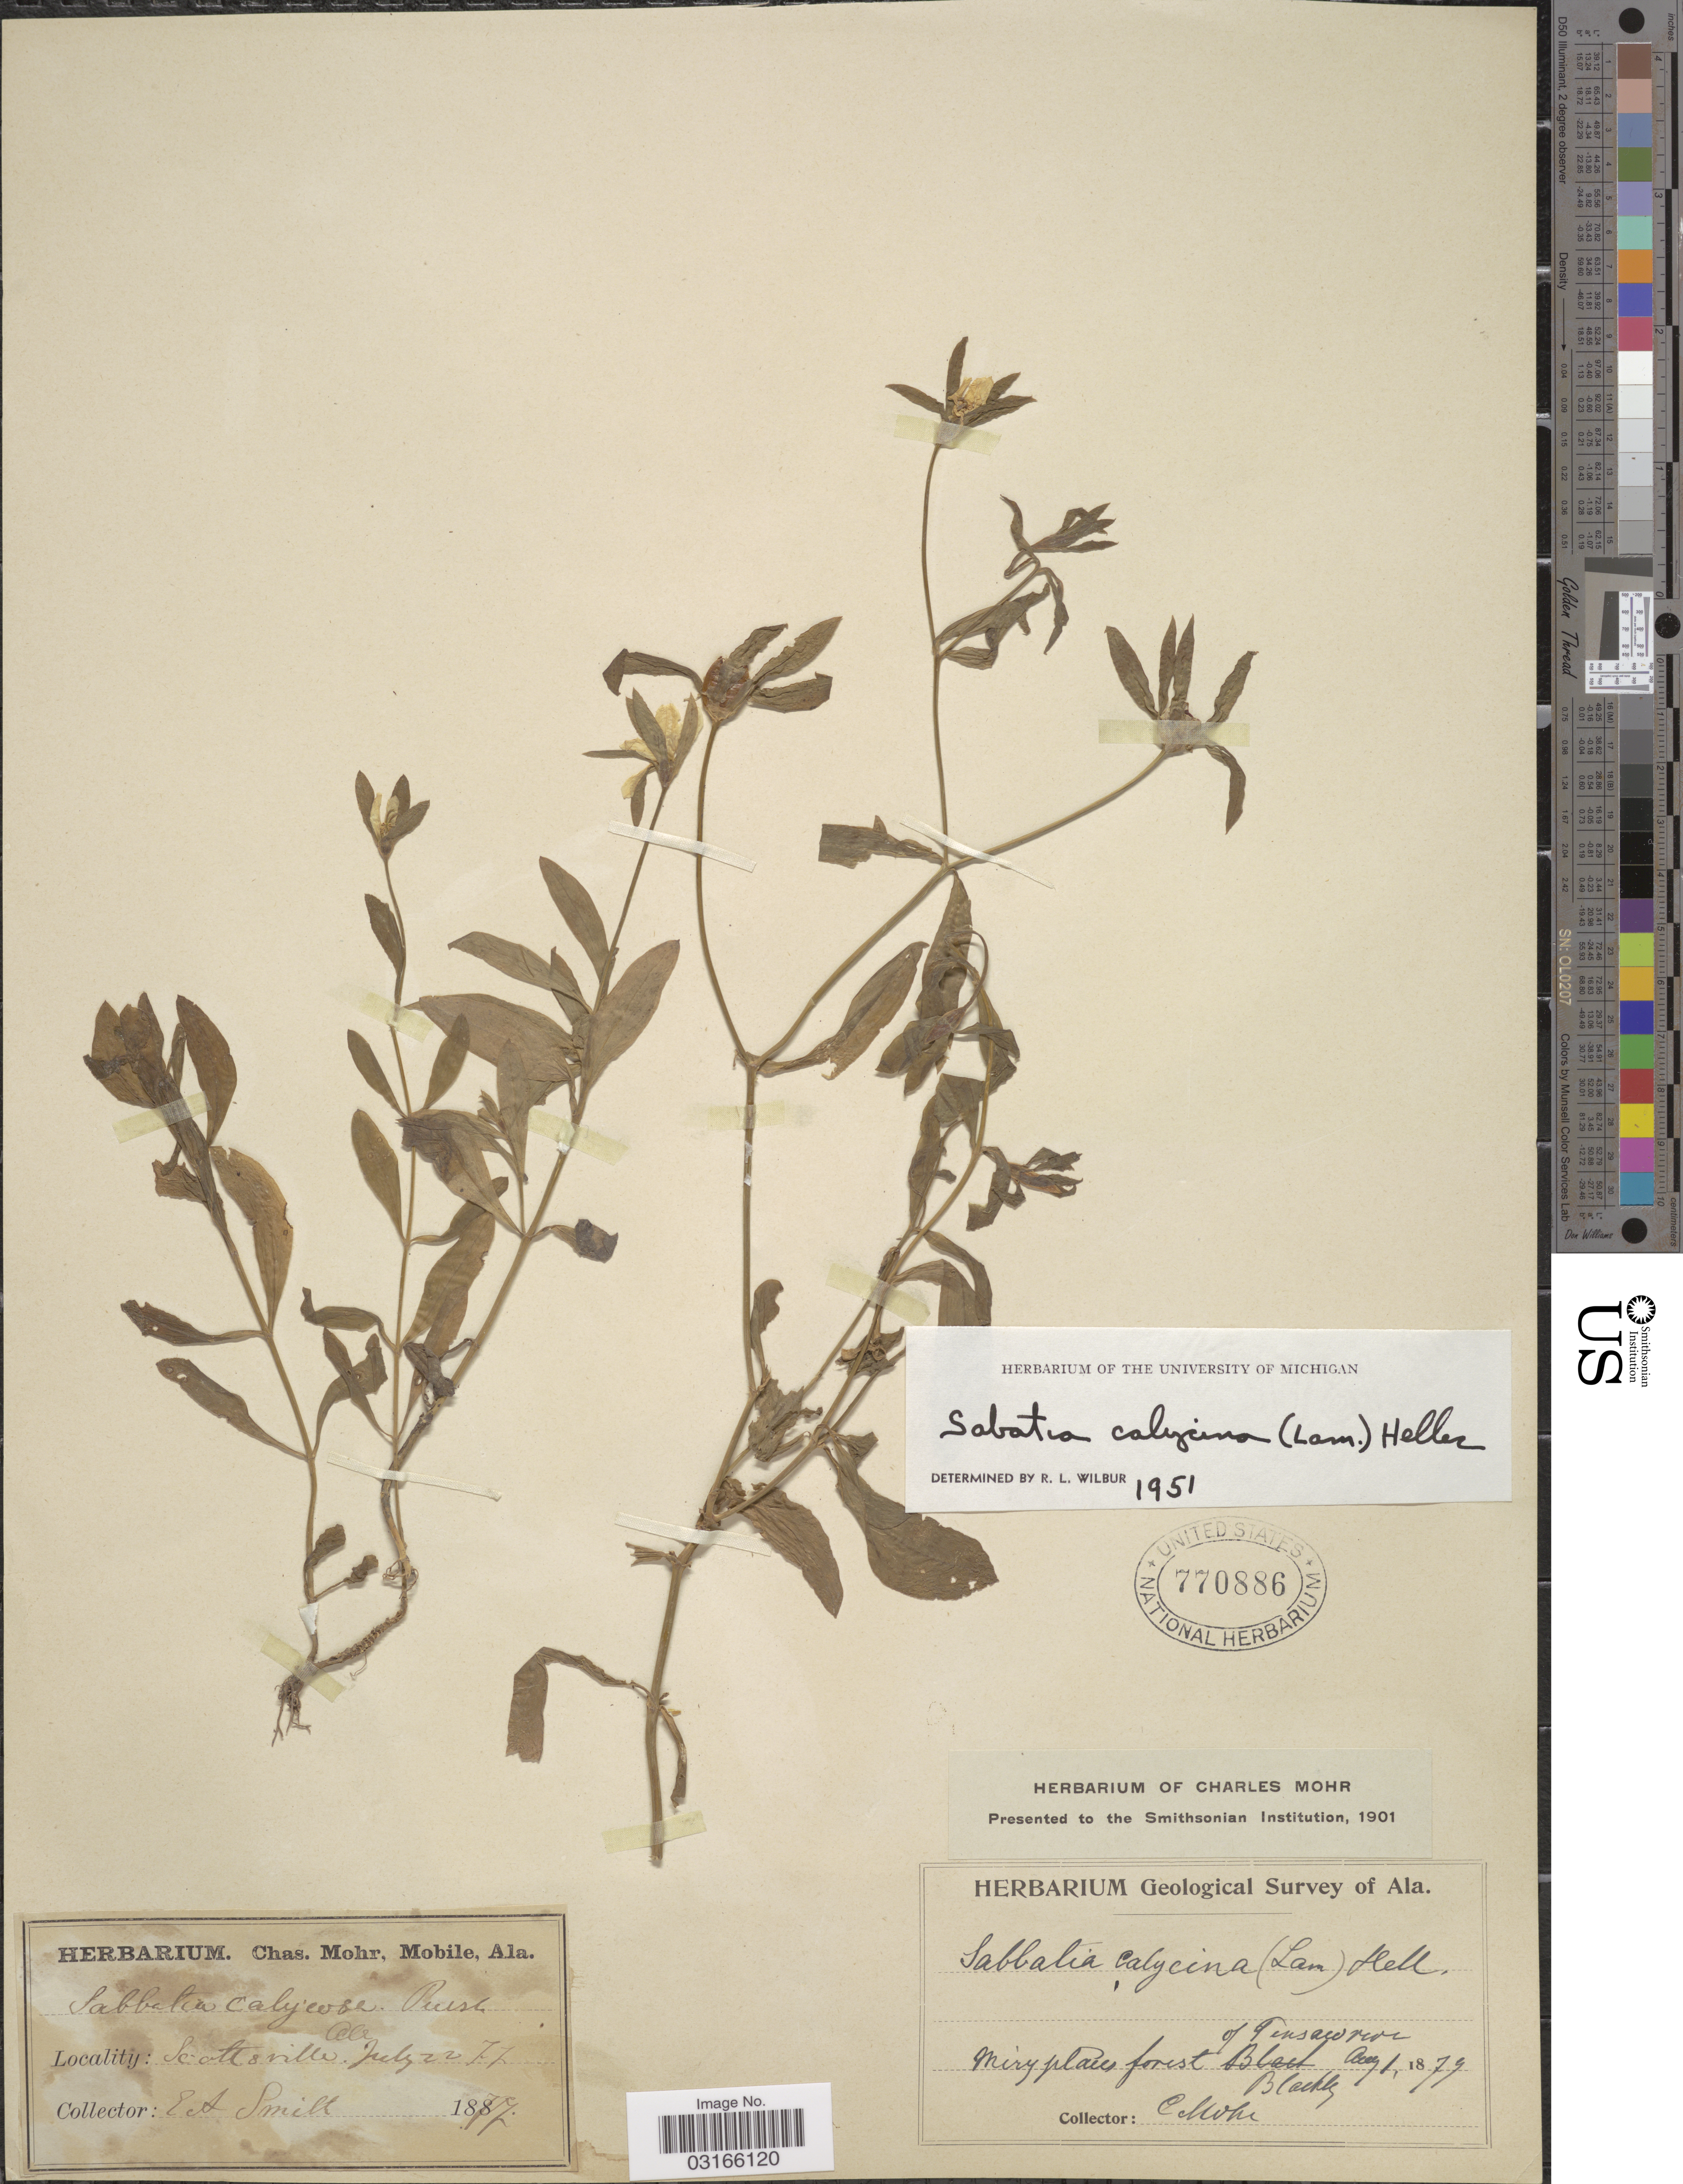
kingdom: Plantae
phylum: Tracheophyta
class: Magnoliopsida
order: Gentianales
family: Gentianaceae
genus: Sabatia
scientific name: Sabatia calycina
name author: (Lam.) A. Heller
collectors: C. T. Mohr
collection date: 1879-08-01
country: United States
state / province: Alabama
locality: Miry places forest of Tensaw river, Blakeley.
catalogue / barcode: US 770886-2